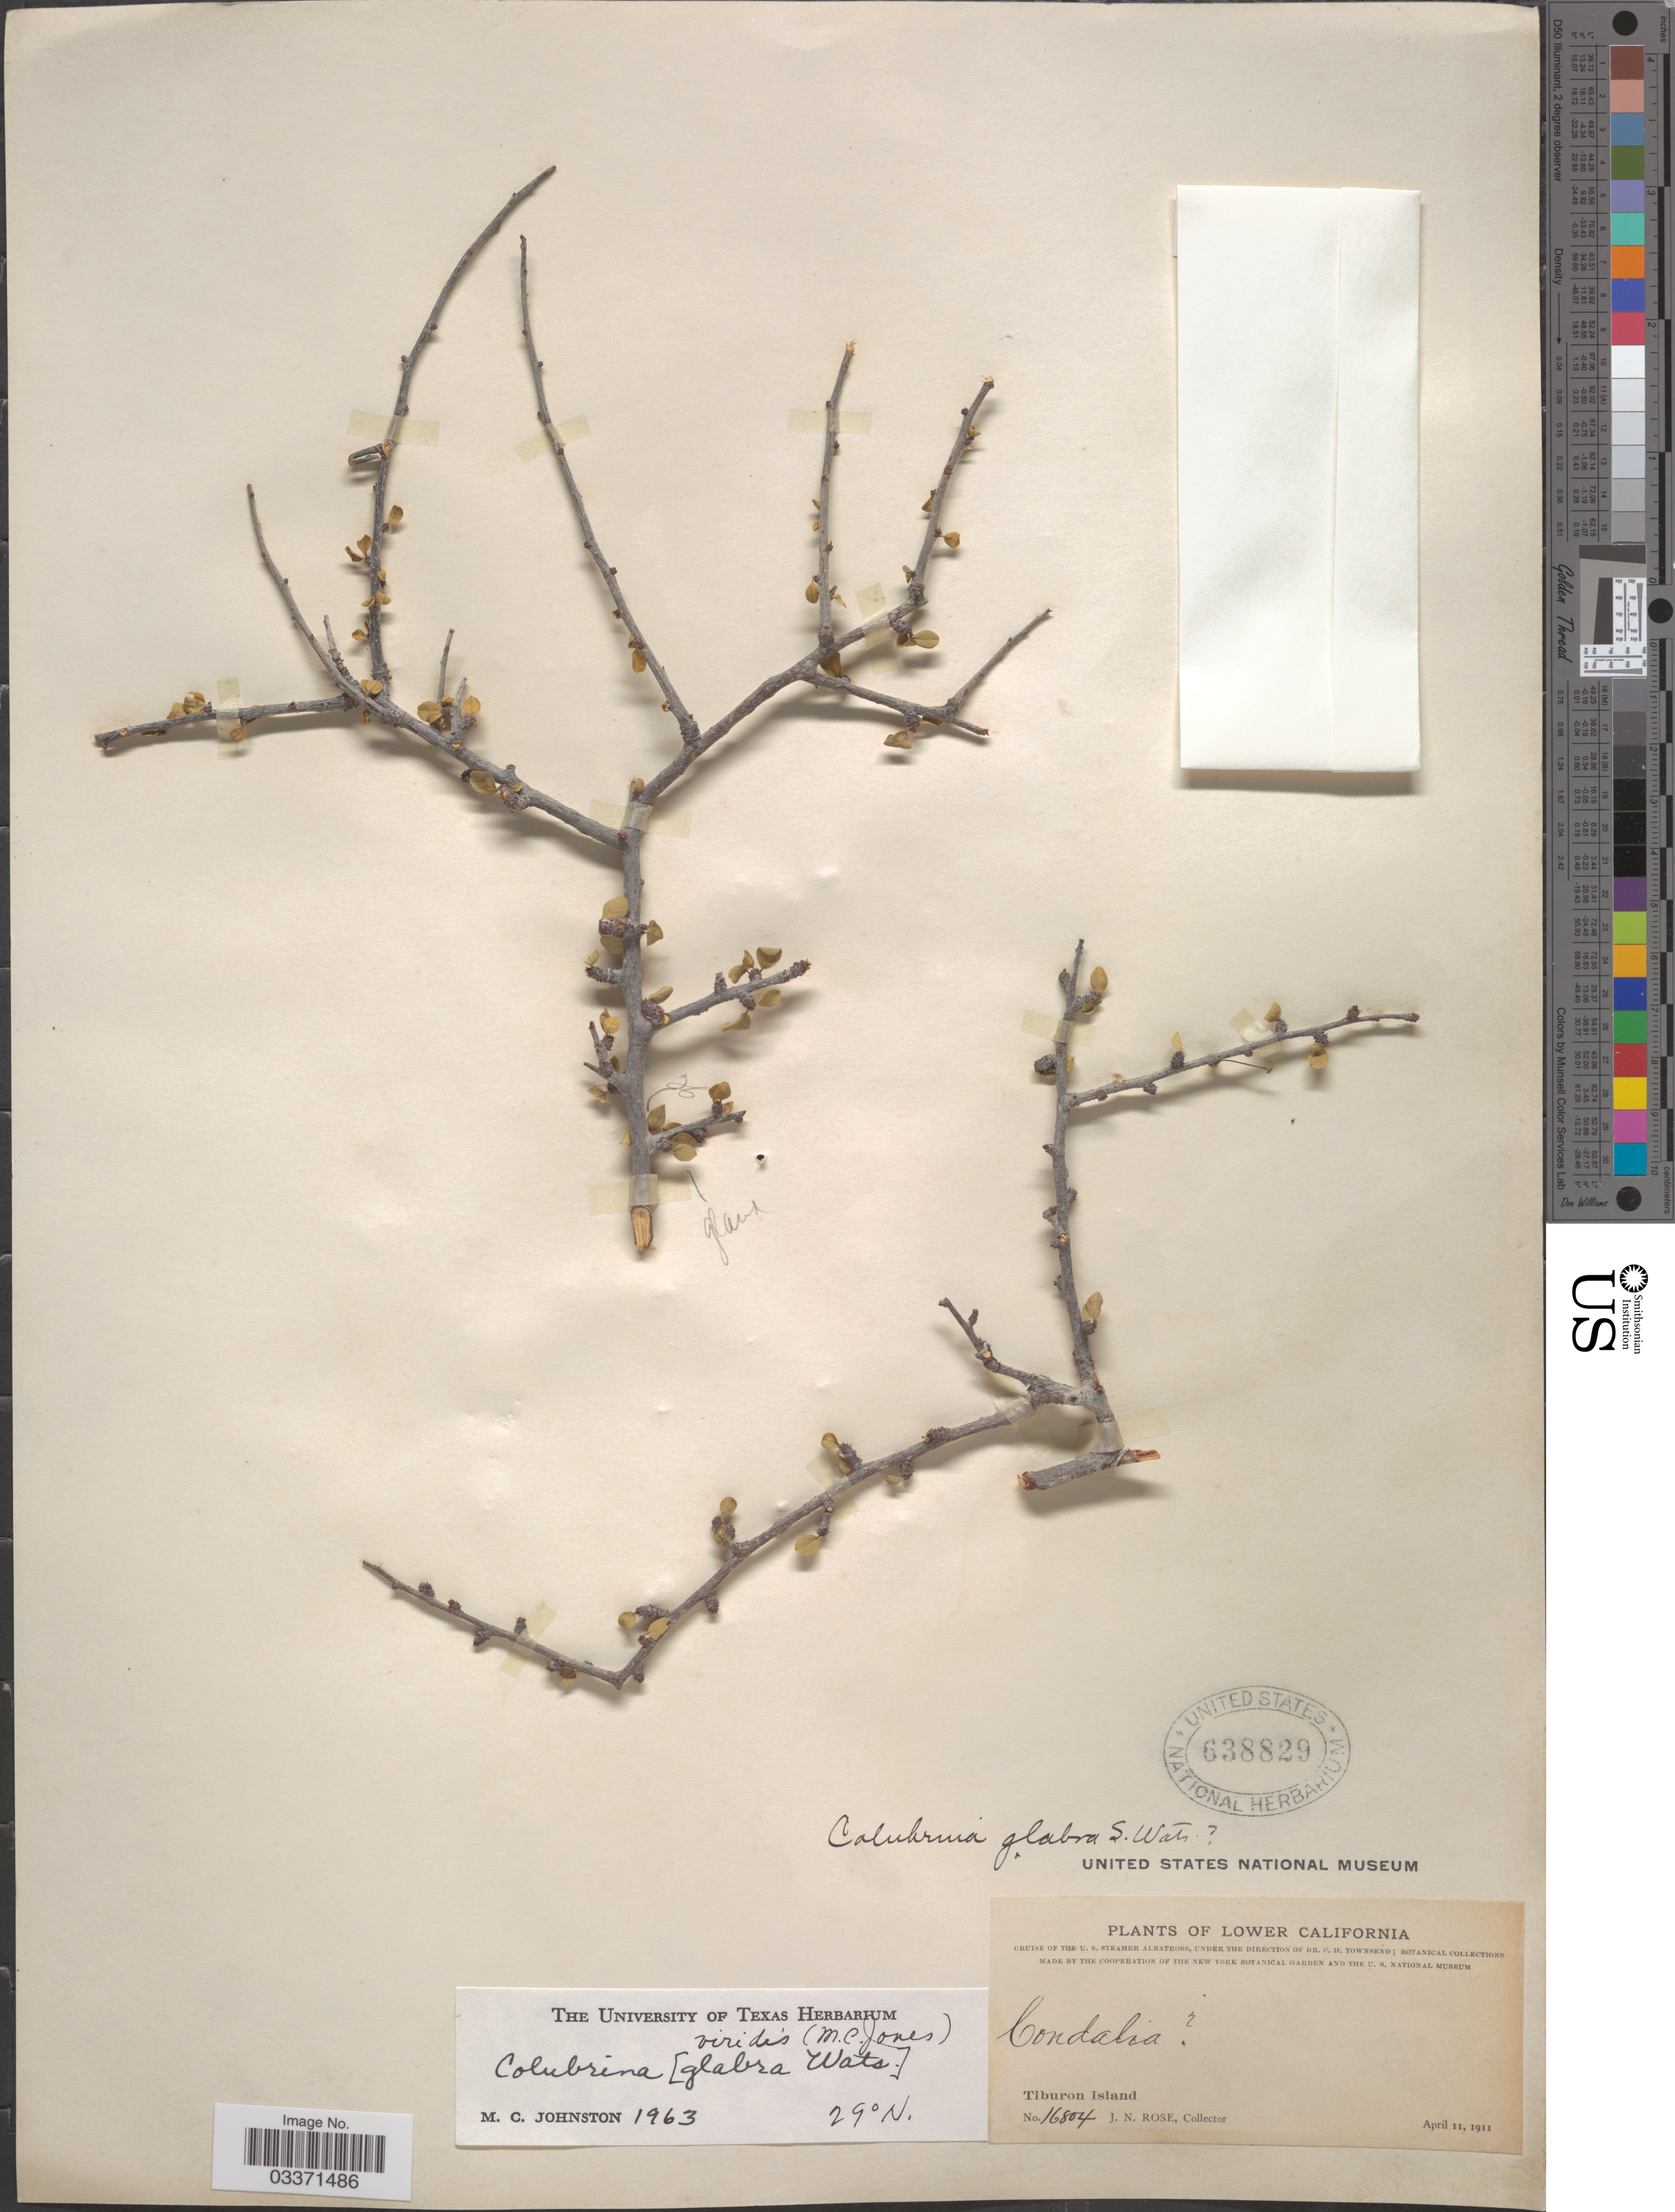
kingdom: Plantae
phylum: Tracheophyta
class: Magnoliopsida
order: Rosales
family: Rhamnaceae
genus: Colubrina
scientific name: Colubrina viridis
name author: (M.E. Jones) M.C. Johnst.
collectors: J. N. Rose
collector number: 16804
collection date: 1911-04-11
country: Mexico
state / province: Sonora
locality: Lower California. Tiburon Island.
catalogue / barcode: US 638829